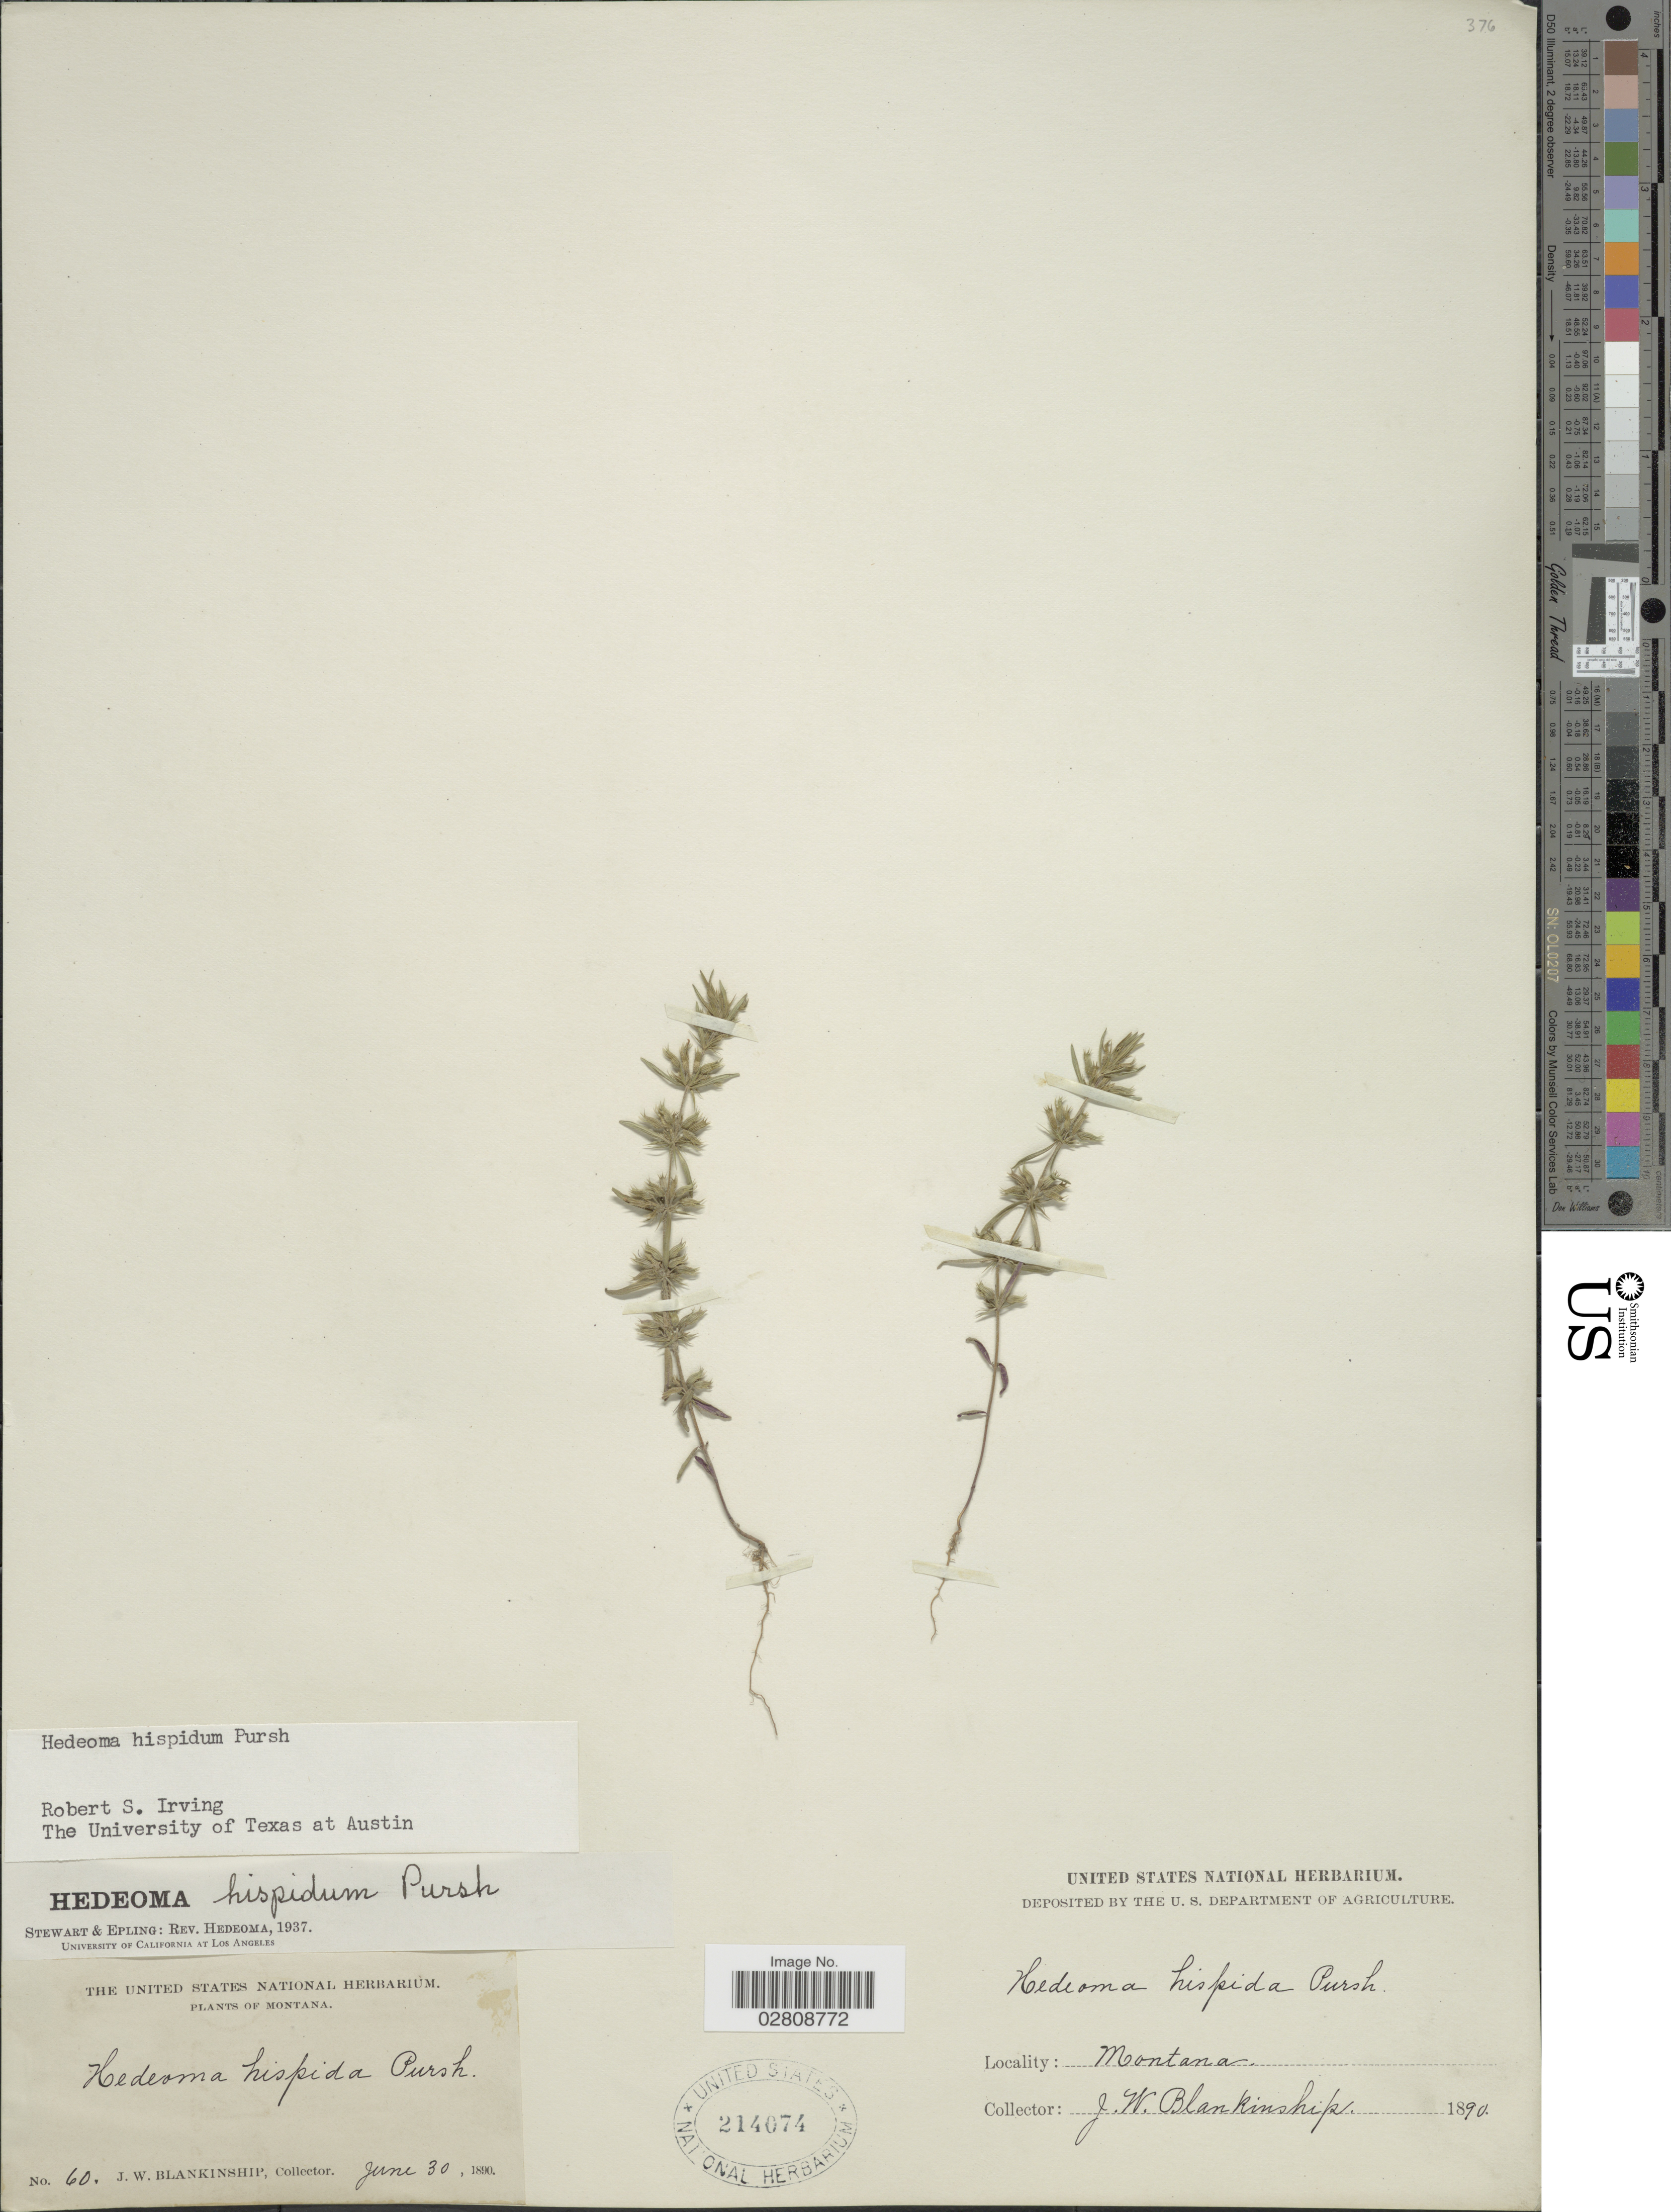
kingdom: Plantae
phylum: Tracheophyta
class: Magnoliopsida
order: Lamiales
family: Lamiaceae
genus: Hedeoma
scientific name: Hedeoma hispida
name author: Pursh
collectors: J. W. Blankinship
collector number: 60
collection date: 1890-06-30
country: United States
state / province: Montana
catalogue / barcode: US 214074